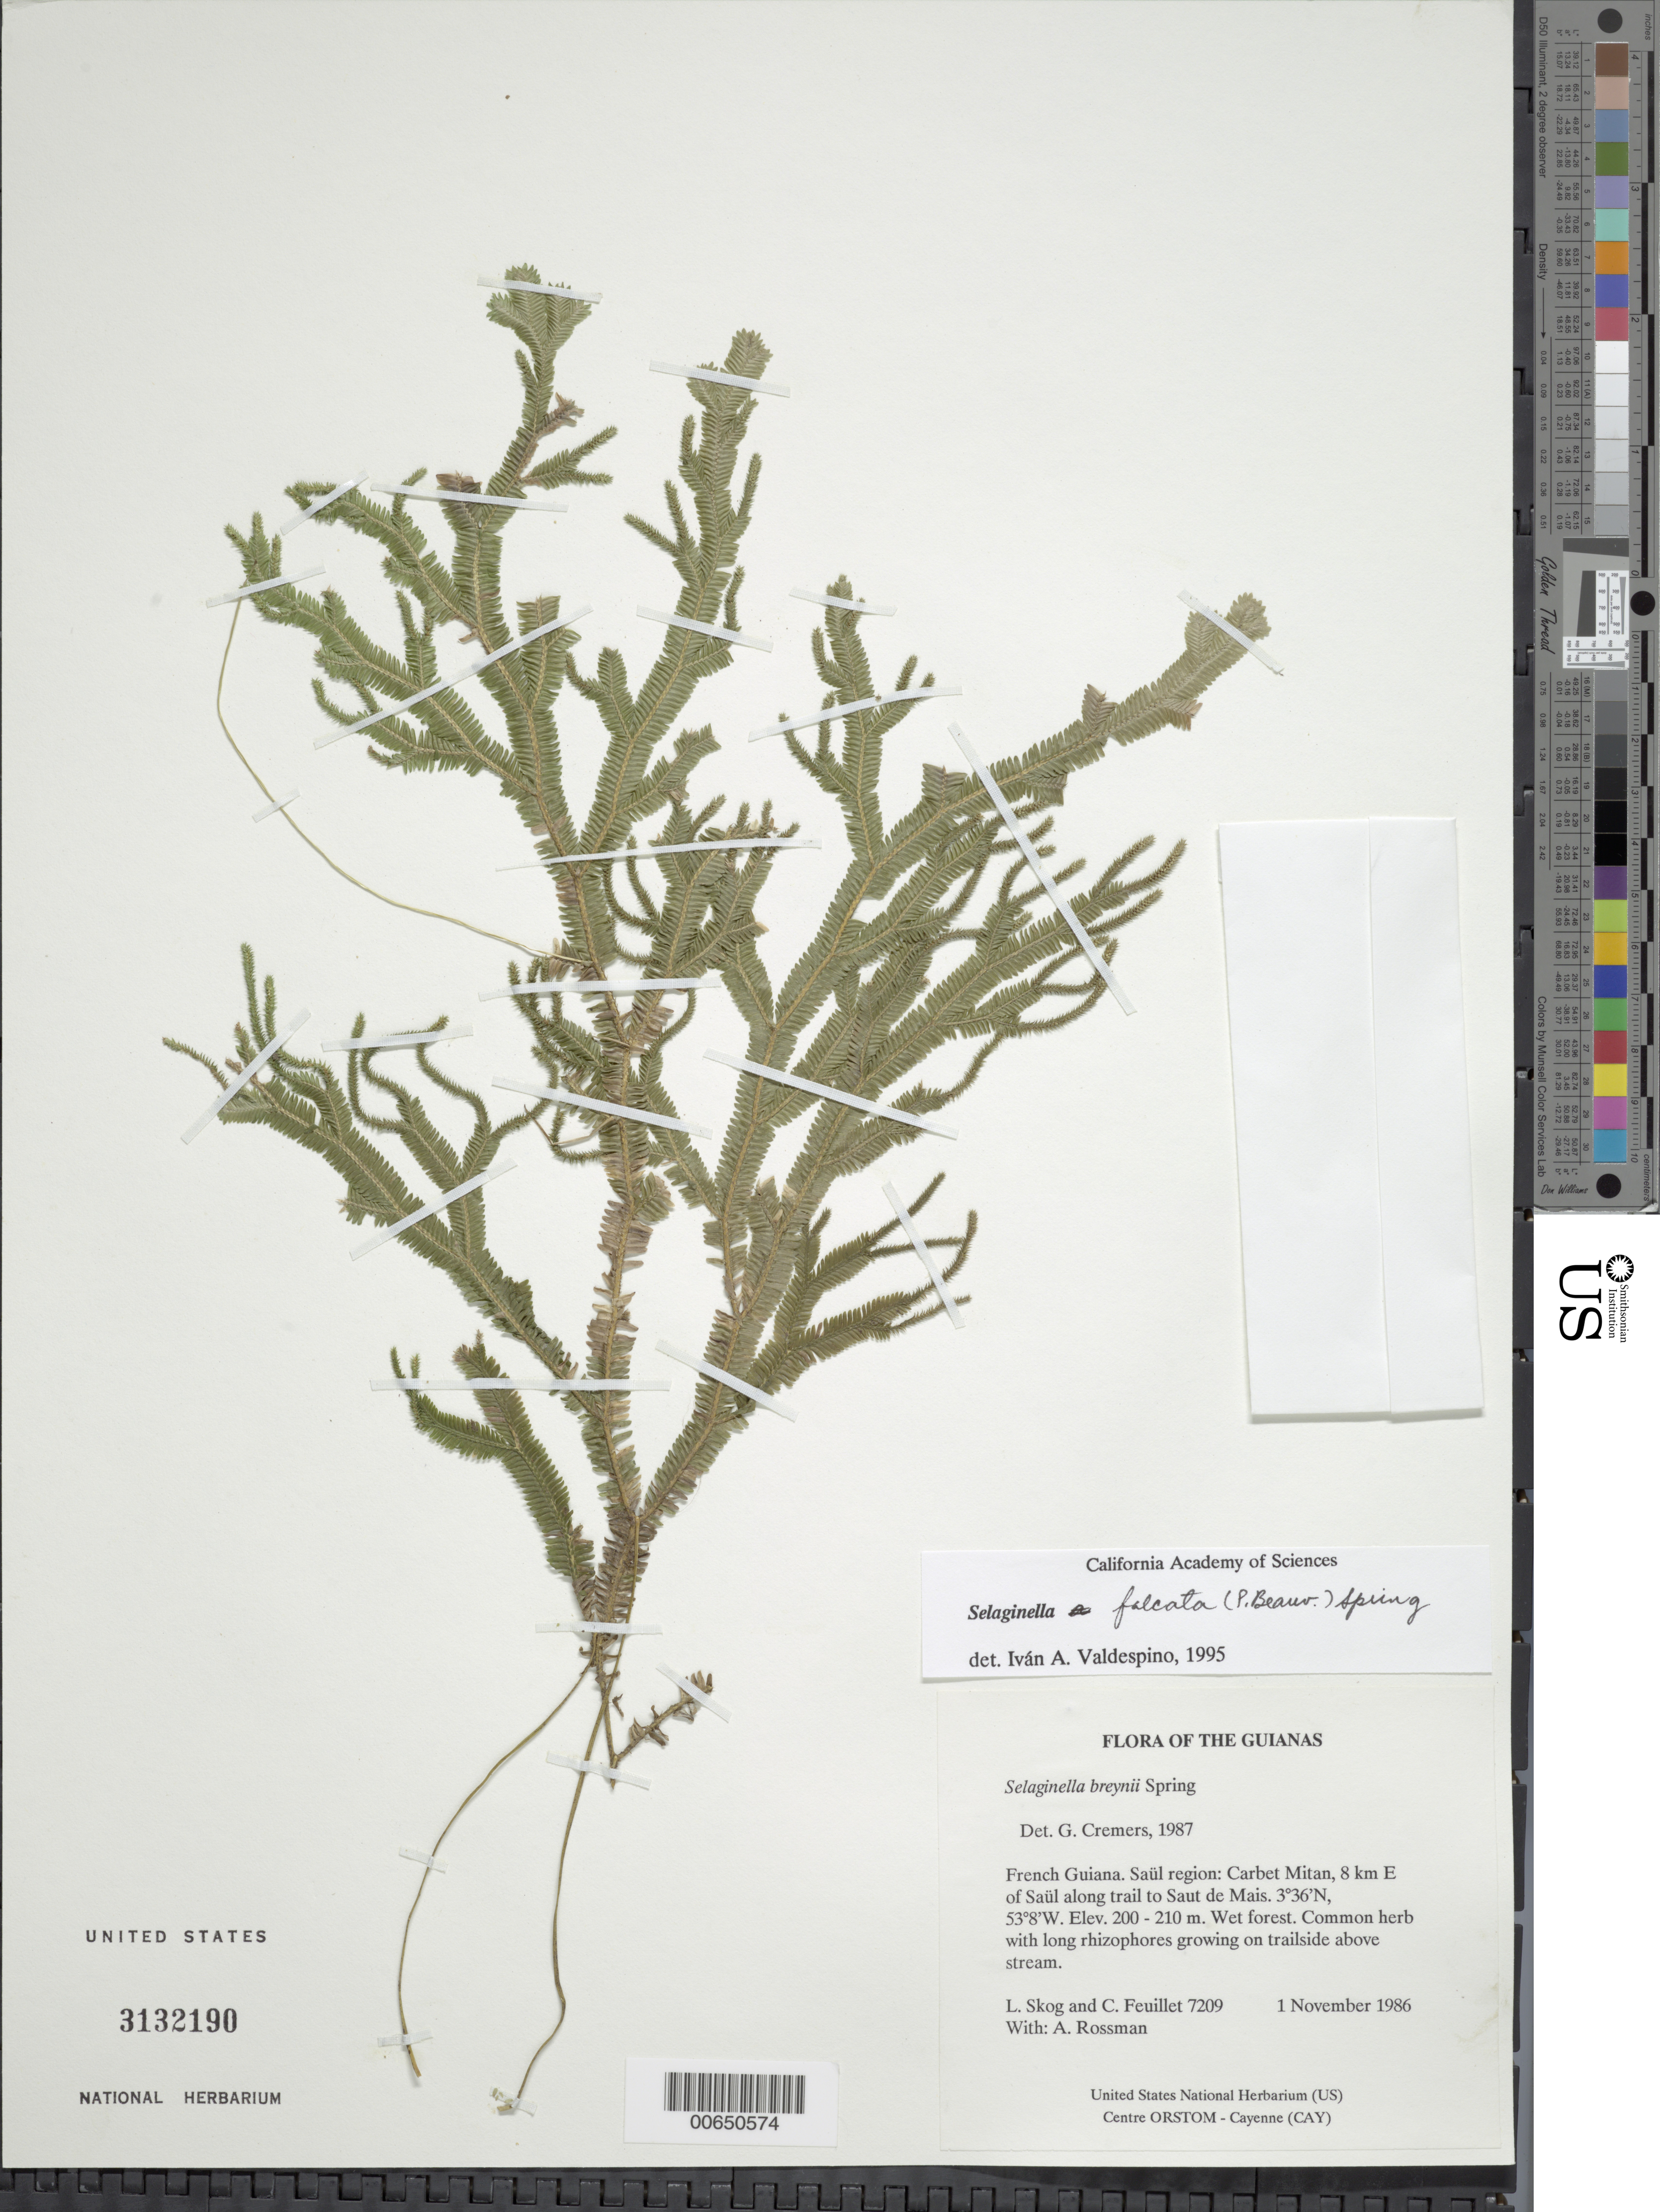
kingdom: Plantae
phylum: Tracheophyta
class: Lycopodiopsida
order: Selaginellales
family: Selaginellaceae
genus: Selaginella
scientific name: Selaginella falcata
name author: (P. Beauv.) Spring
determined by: Valdespino, I. A., (PMA), Universidad de Panama (PANAMA)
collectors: L. E. Skog, C. Feuillet & A. Rossman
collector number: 7209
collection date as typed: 1 November 1986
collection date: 1986-11-01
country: French Guiana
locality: Carbet Mitan, 8 km E of Saül along trail to Saut de Mais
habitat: Wet forest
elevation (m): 200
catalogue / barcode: US 3132190